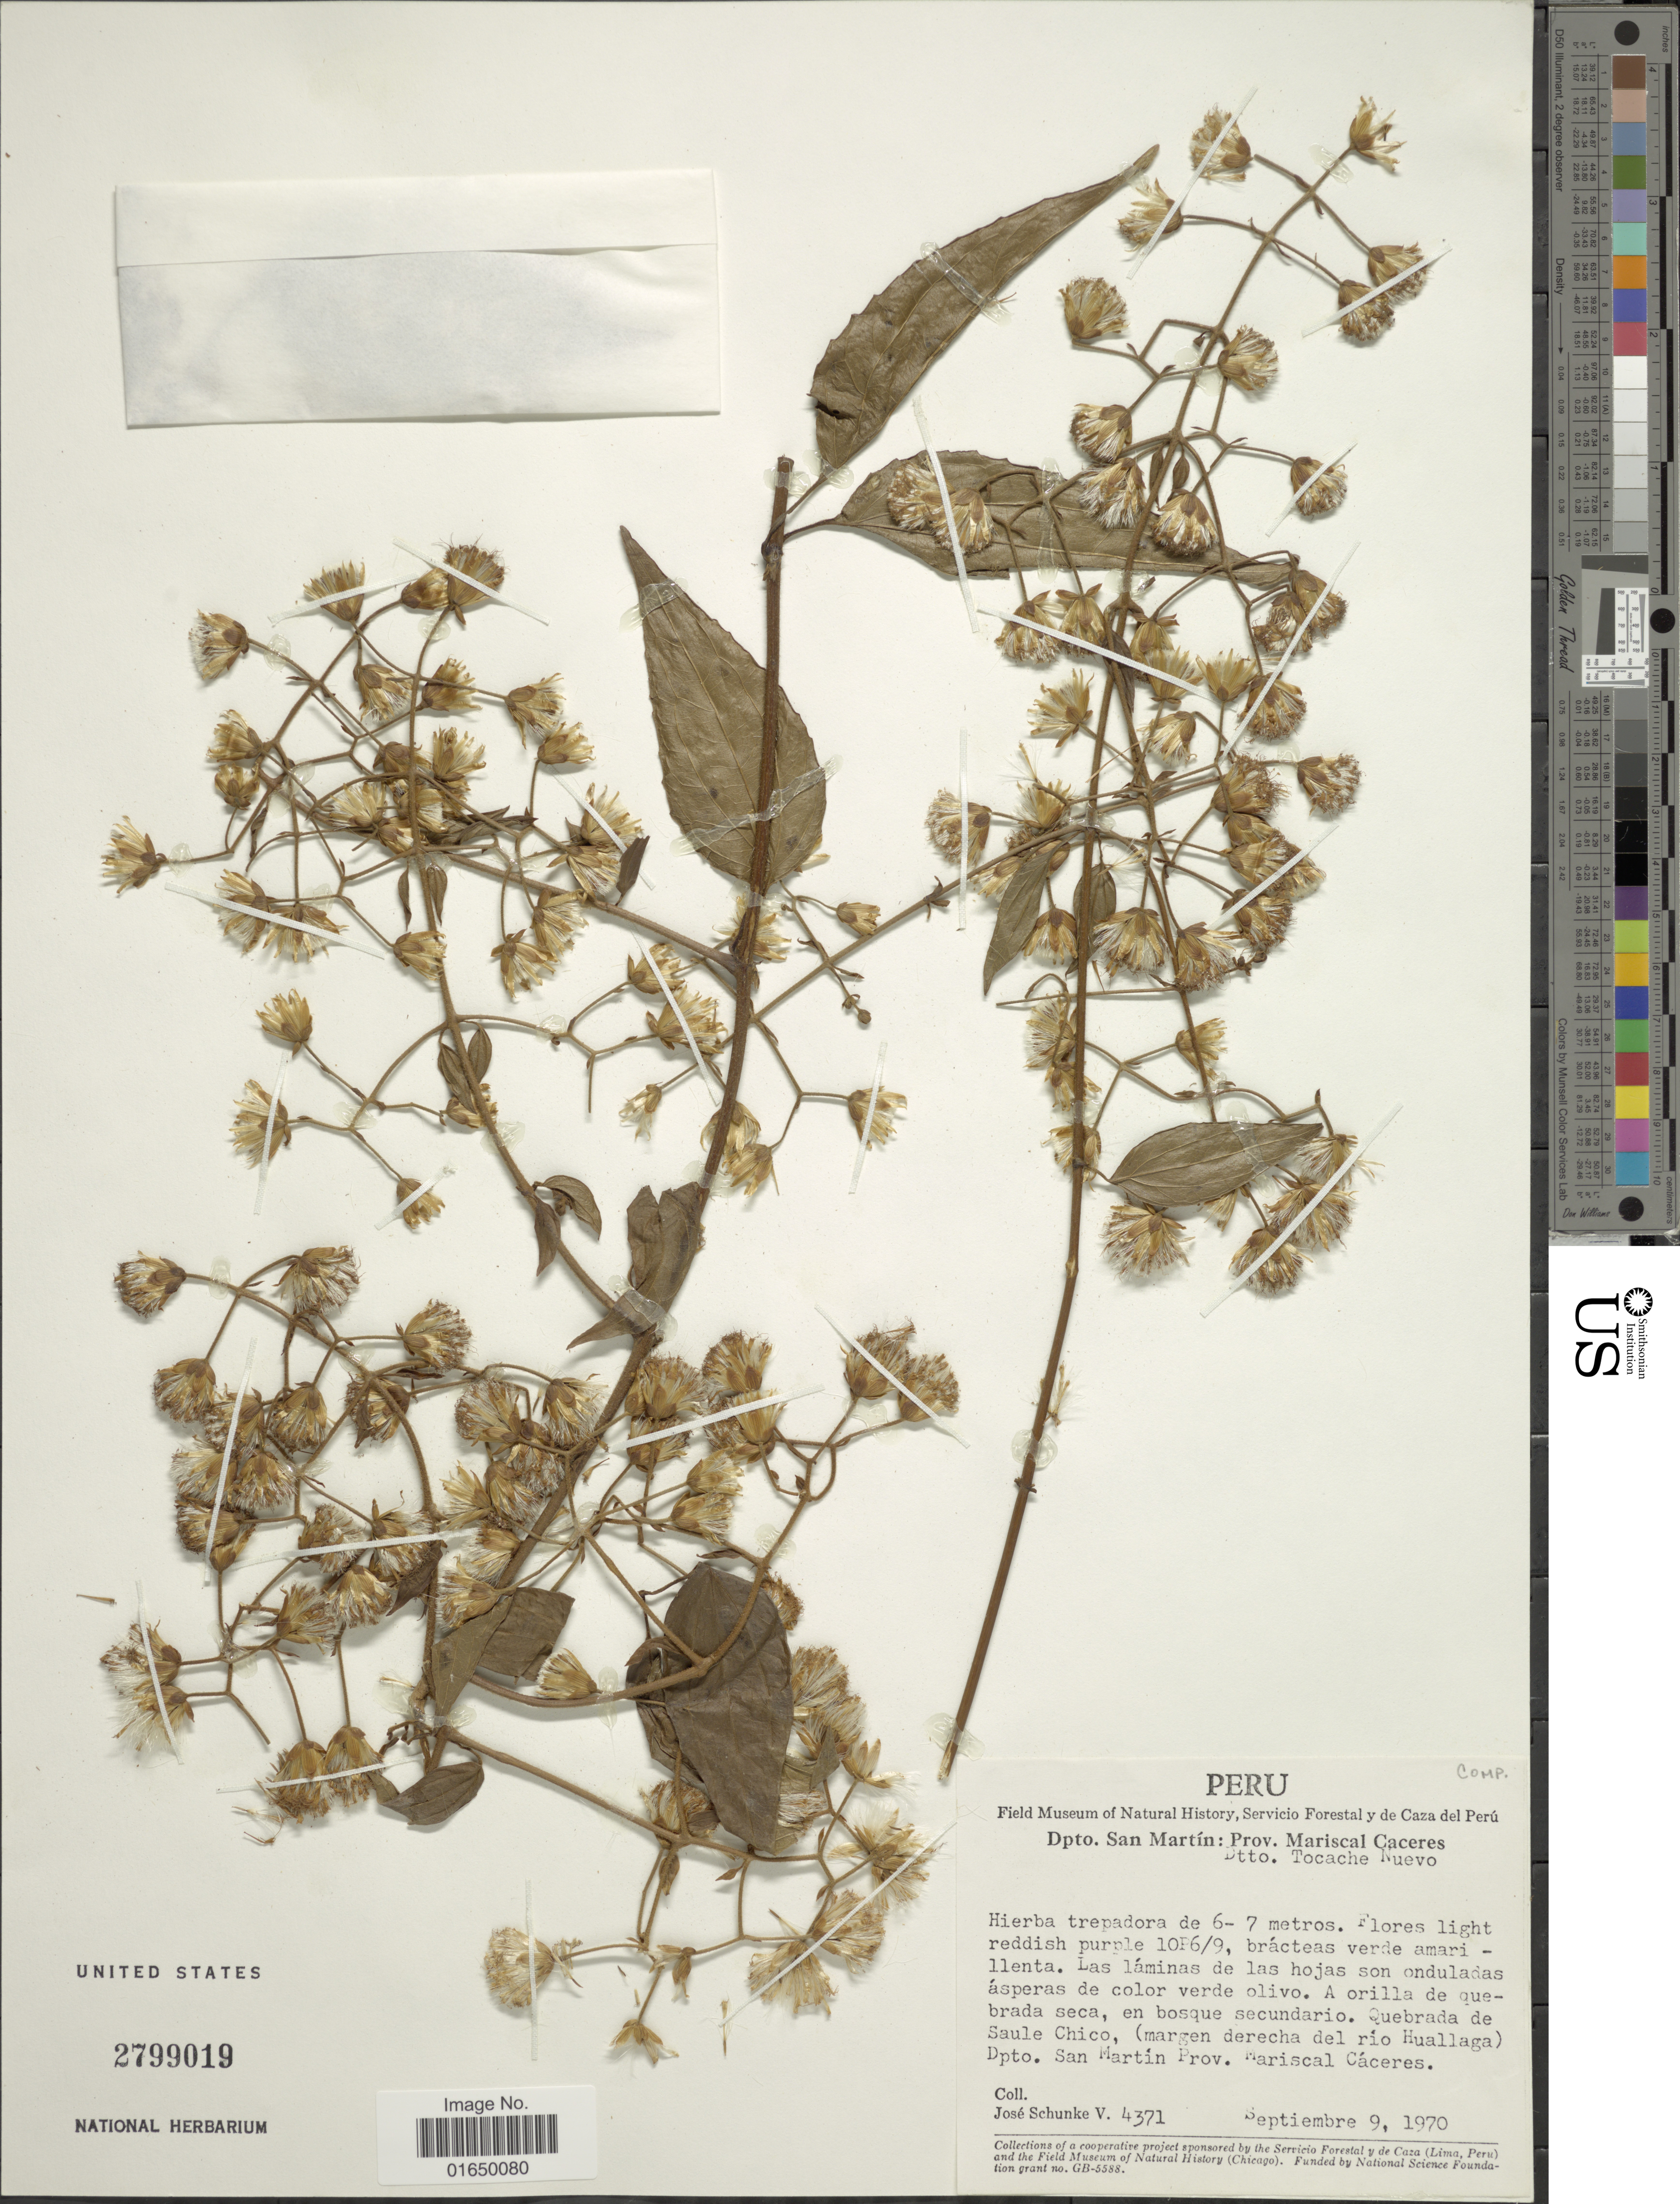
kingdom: Plantae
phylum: Tracheophyta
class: Magnoliopsida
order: Asterales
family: Asteraceae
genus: Heterocondylus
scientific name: Heterocondylus vitalbae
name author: (DC.) R.M. King & H. Rob.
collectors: J. Schunke Vigo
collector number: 4371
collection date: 1970-09-09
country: Peru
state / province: San Martín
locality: Dpto San Martin: Prov. Mariscal caceres, Dtto. Tocache Nuevo. Quebrada de Saule Chico, (margen derecha del río Huallaga) Dpto San Martin Prov. Mariscal Cáceres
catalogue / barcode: US 2799019